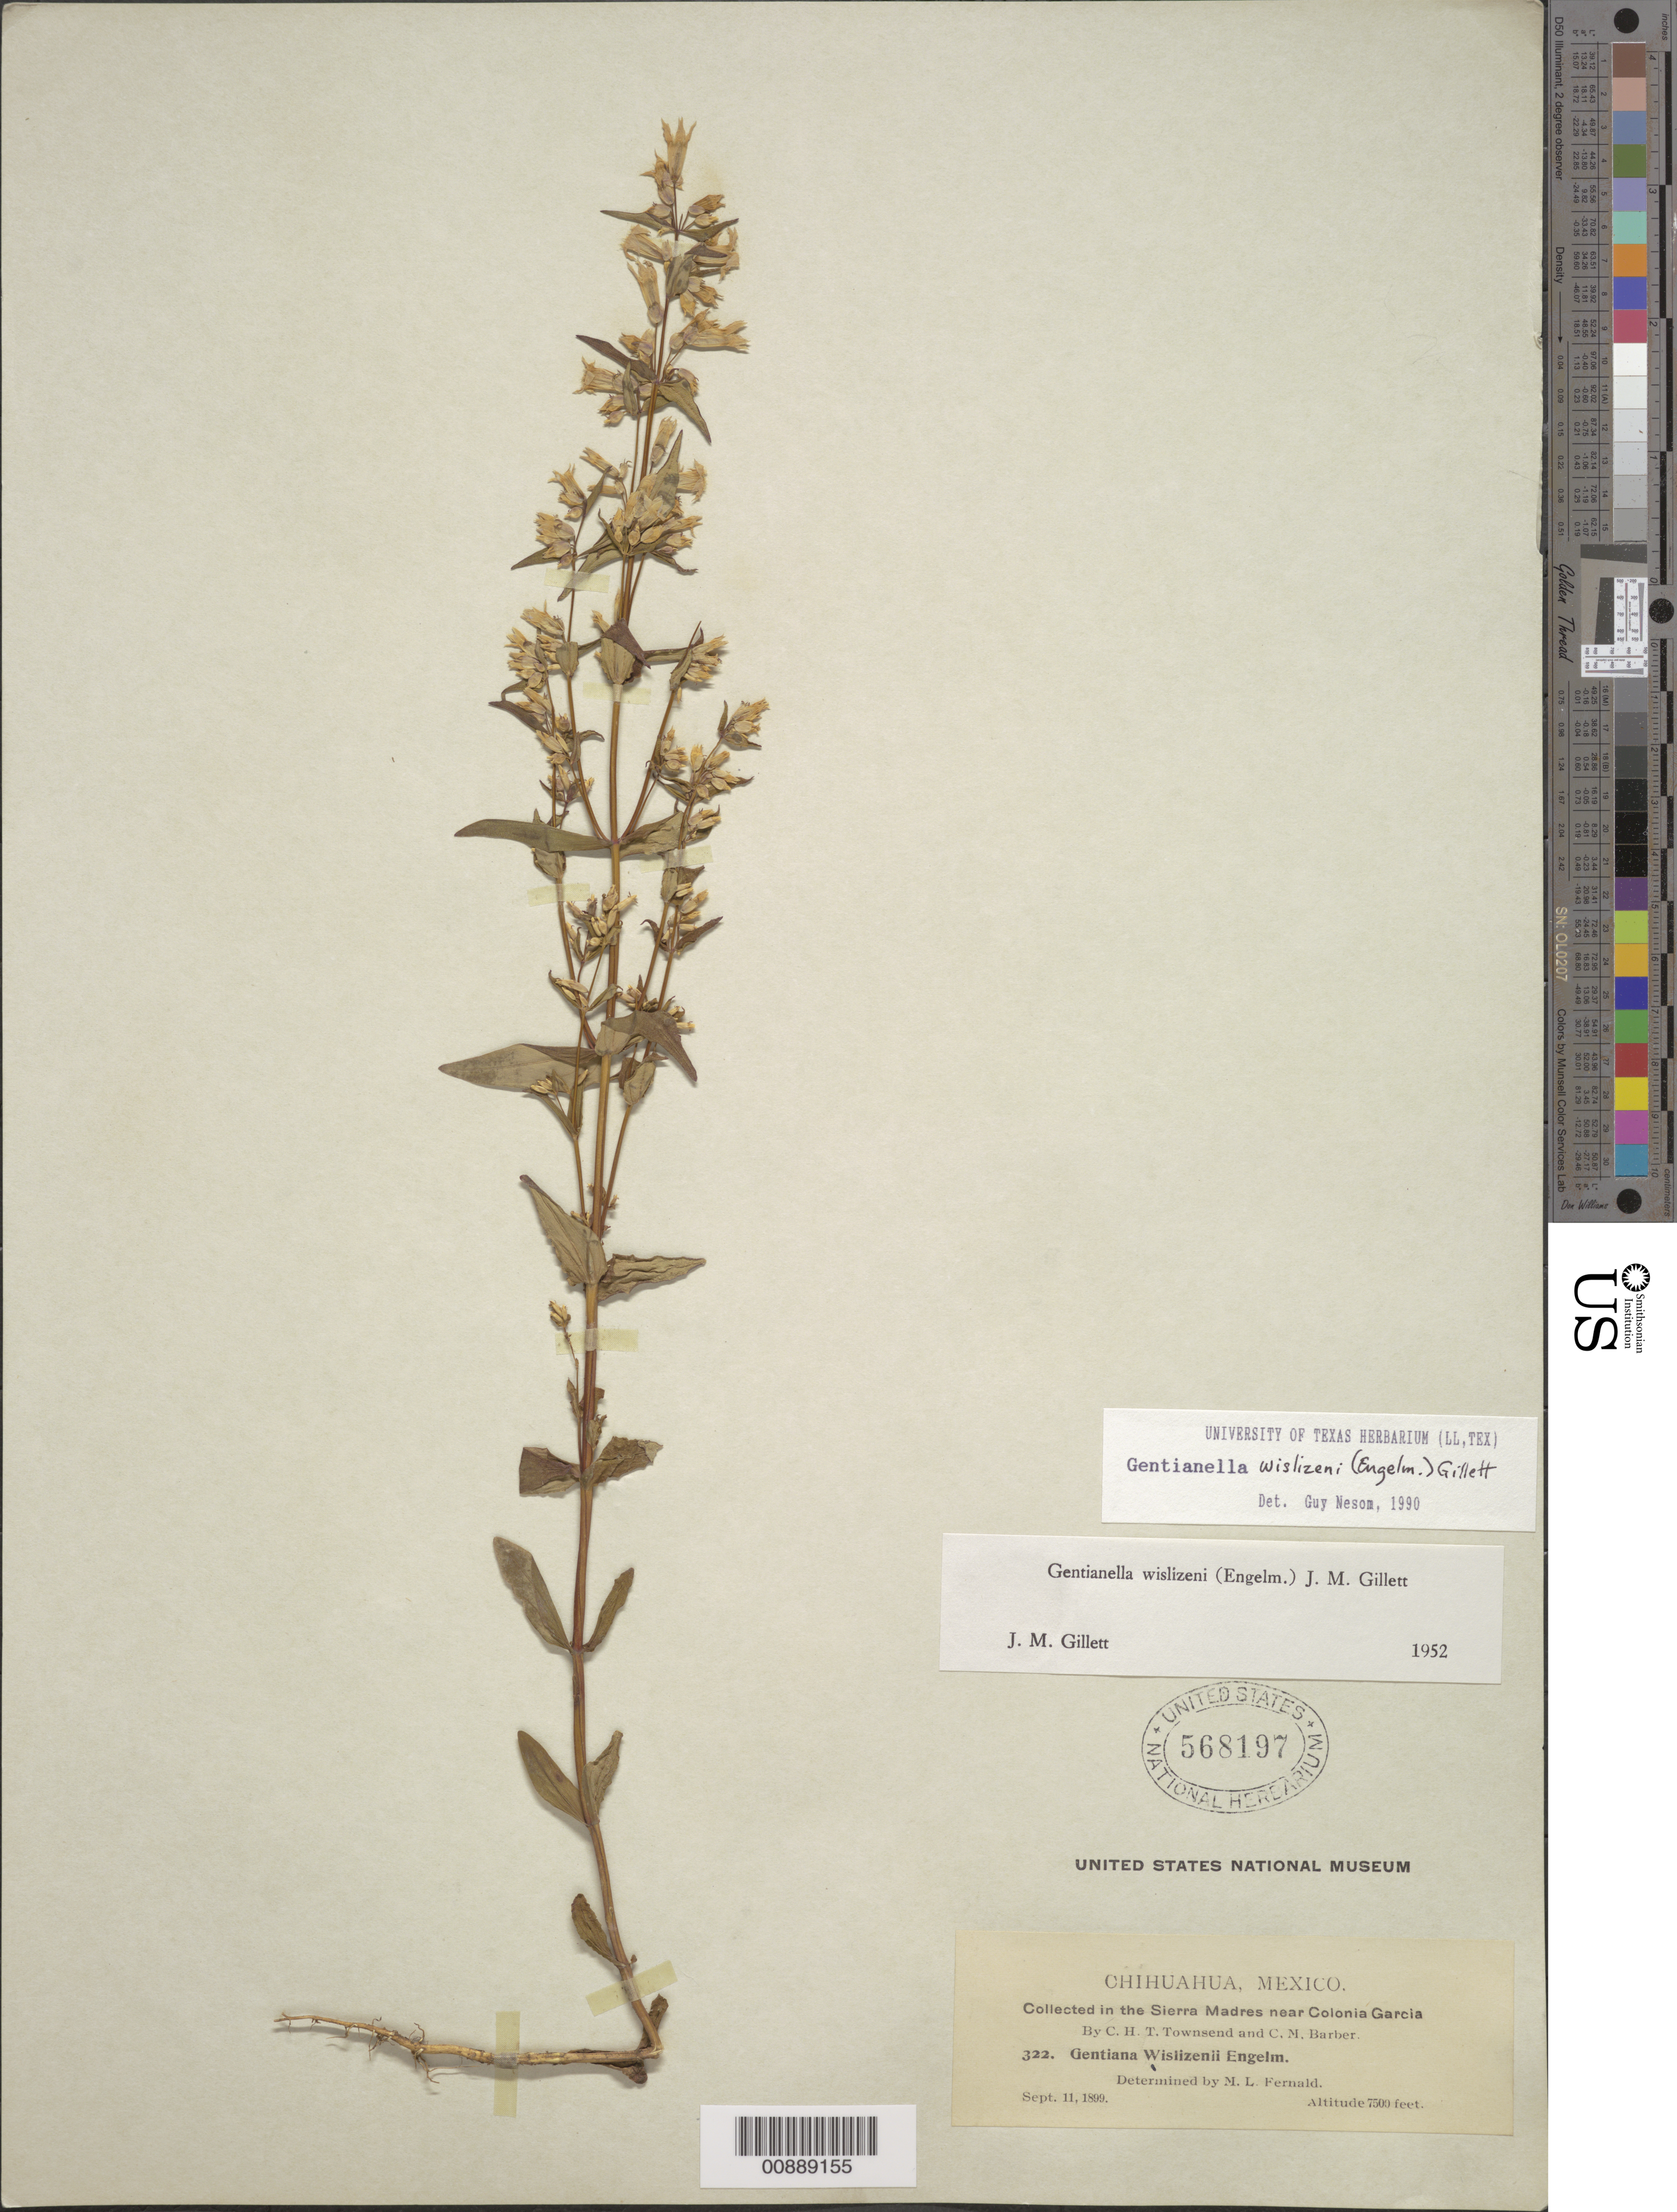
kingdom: Plantae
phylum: Tracheophyta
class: Magnoliopsida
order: Gentianales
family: Gentianaceae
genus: Gentianella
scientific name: Gentianella wislizeni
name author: (Engelm.) J.M. Gillett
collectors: C. H. T. Townsend & C. Barber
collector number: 322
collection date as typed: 11 Sep 1899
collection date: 1899-09-11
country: Mexico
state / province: Chihuahua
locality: Sierra Madre, near Colonia García, Chihuahua.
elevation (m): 2286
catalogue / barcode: US 568197